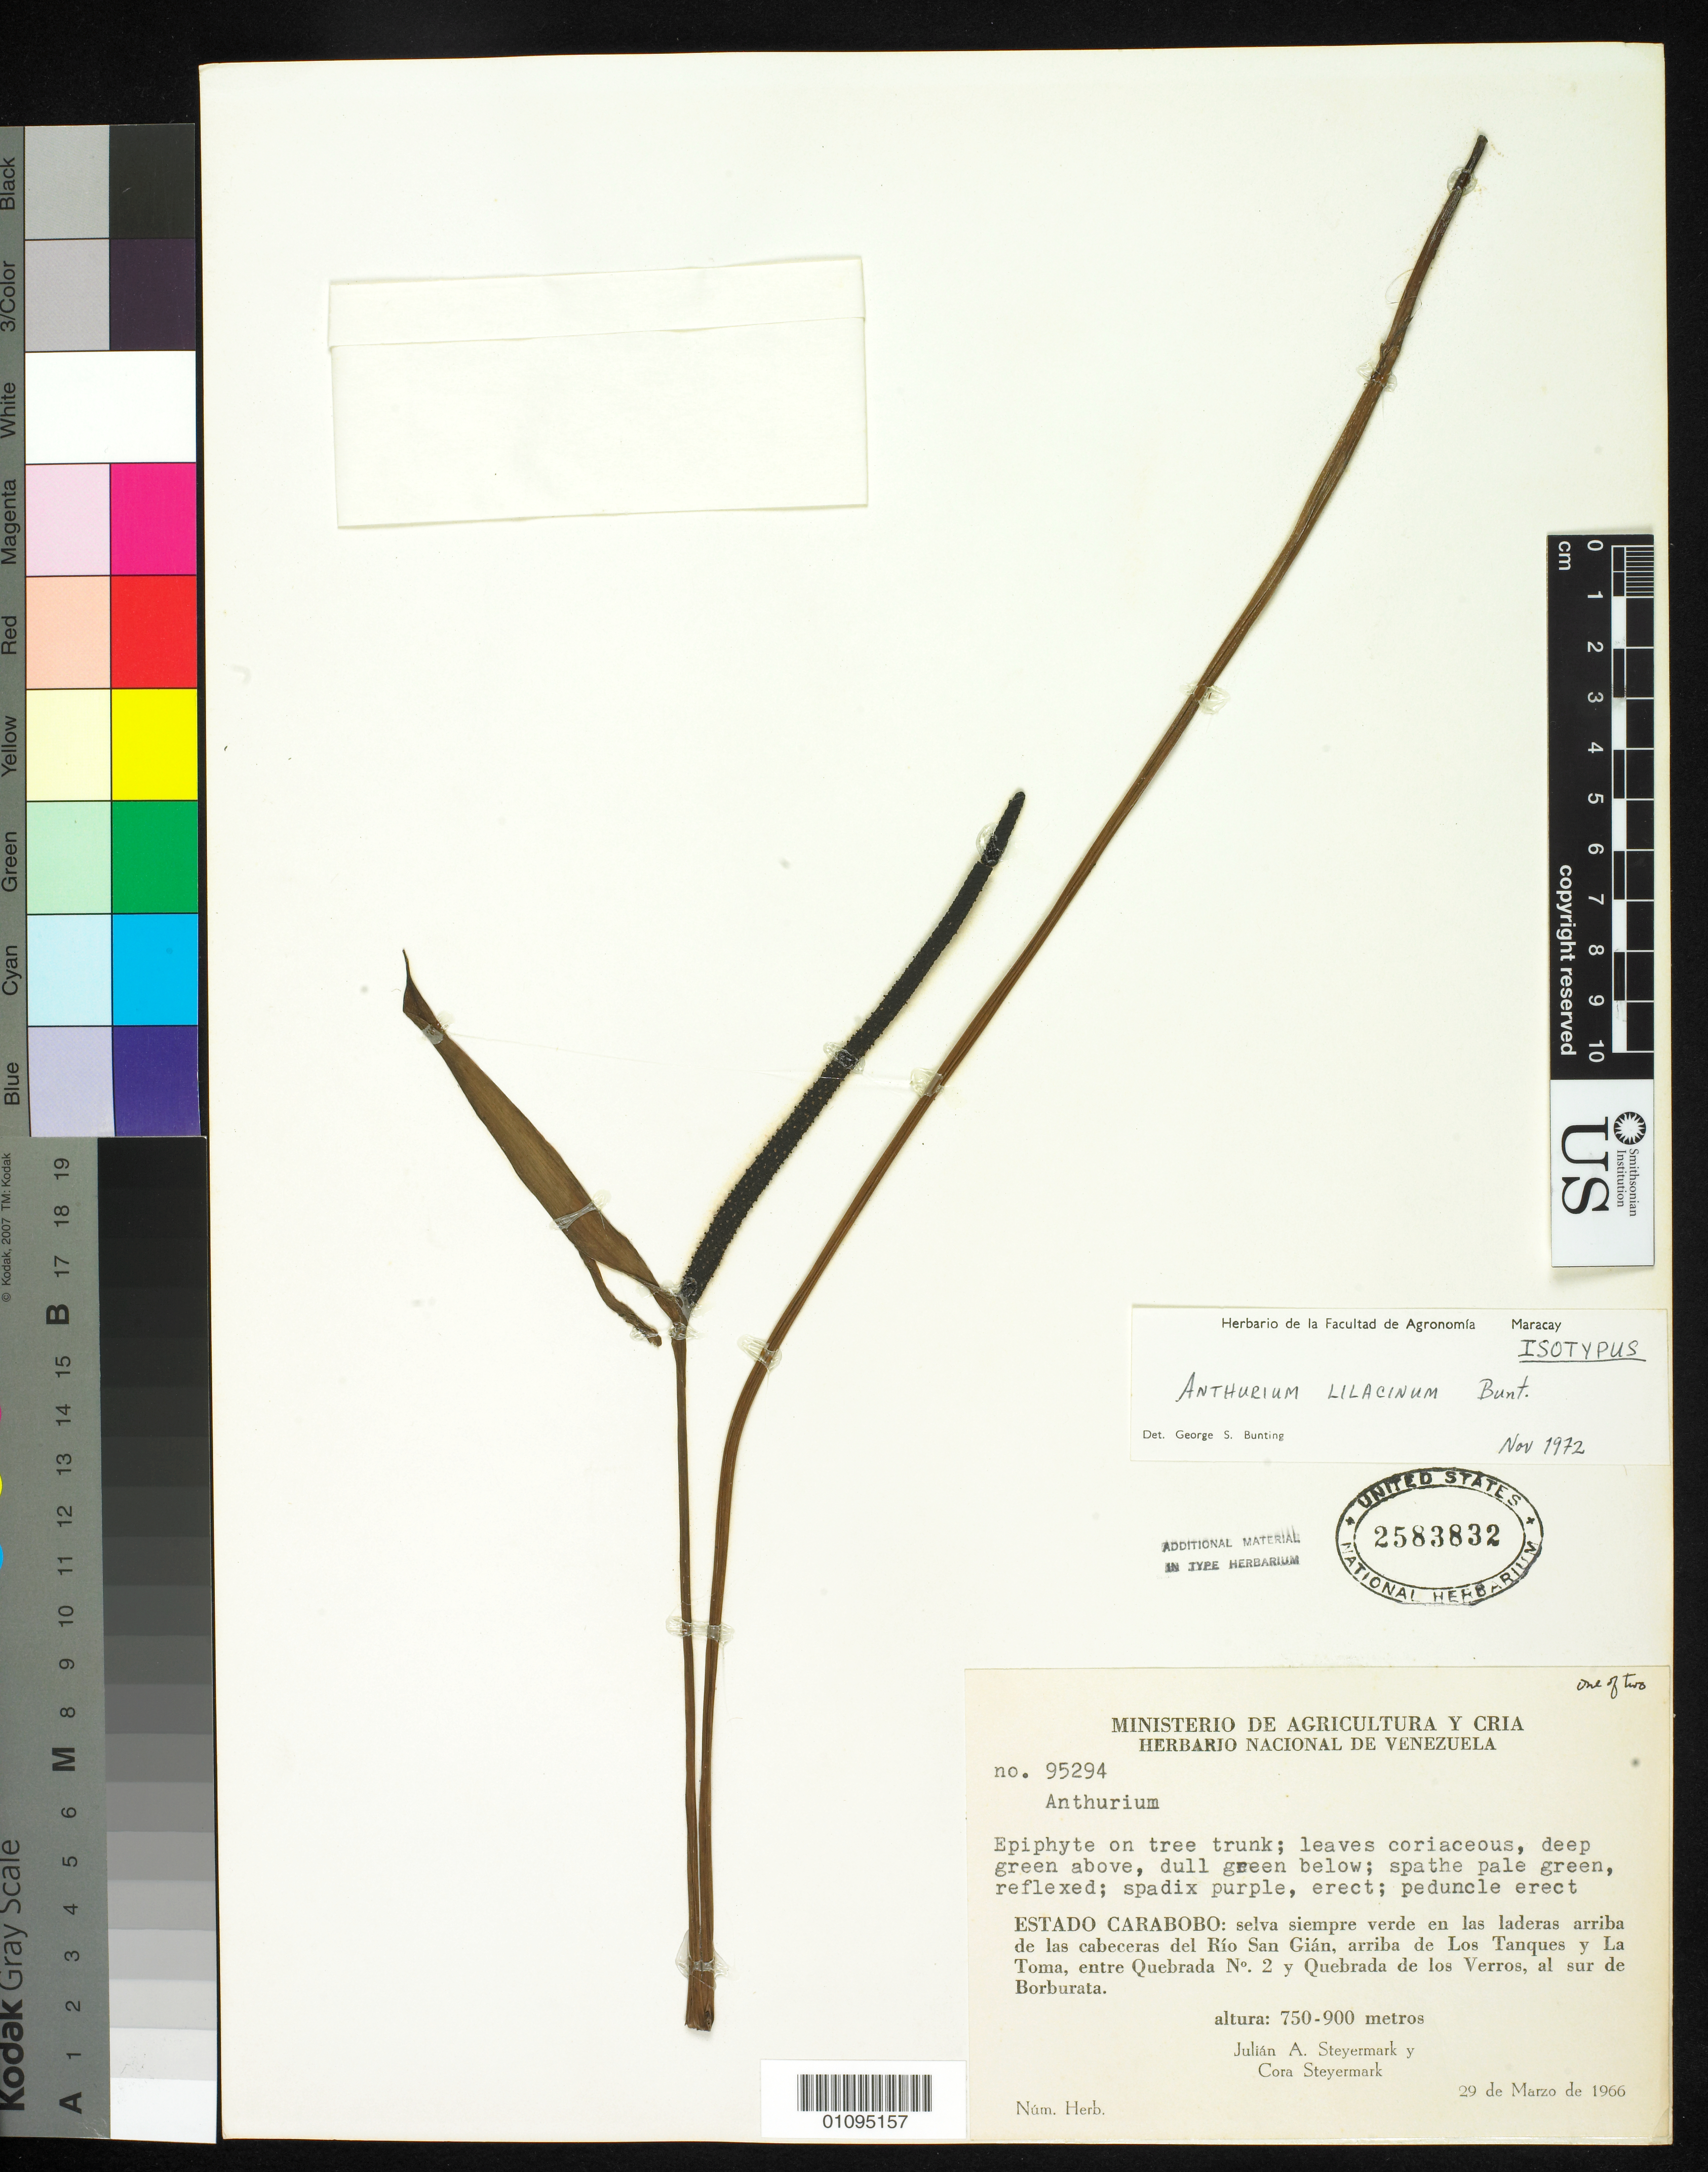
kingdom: Plantae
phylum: Tracheophyta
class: Liliopsida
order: Alismatales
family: Araceae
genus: Anthurium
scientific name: Anthurium lilacinum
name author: G.S. Bunting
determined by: Bunting, G. S.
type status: Isotype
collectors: J. Steyermark & C. Steyermark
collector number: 95294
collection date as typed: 29 Mar 1966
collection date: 1966-03-29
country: Venezuela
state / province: Carabobo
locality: Selva siempre Verde en las laderas Arriba de las cabeceras del Rio San Gian, Arriba de Los Tanques & La Toma, S of Borburata.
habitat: Selve siempre verde en las laderas arriba de las cabeceras.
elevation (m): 750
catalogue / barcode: US 2583832